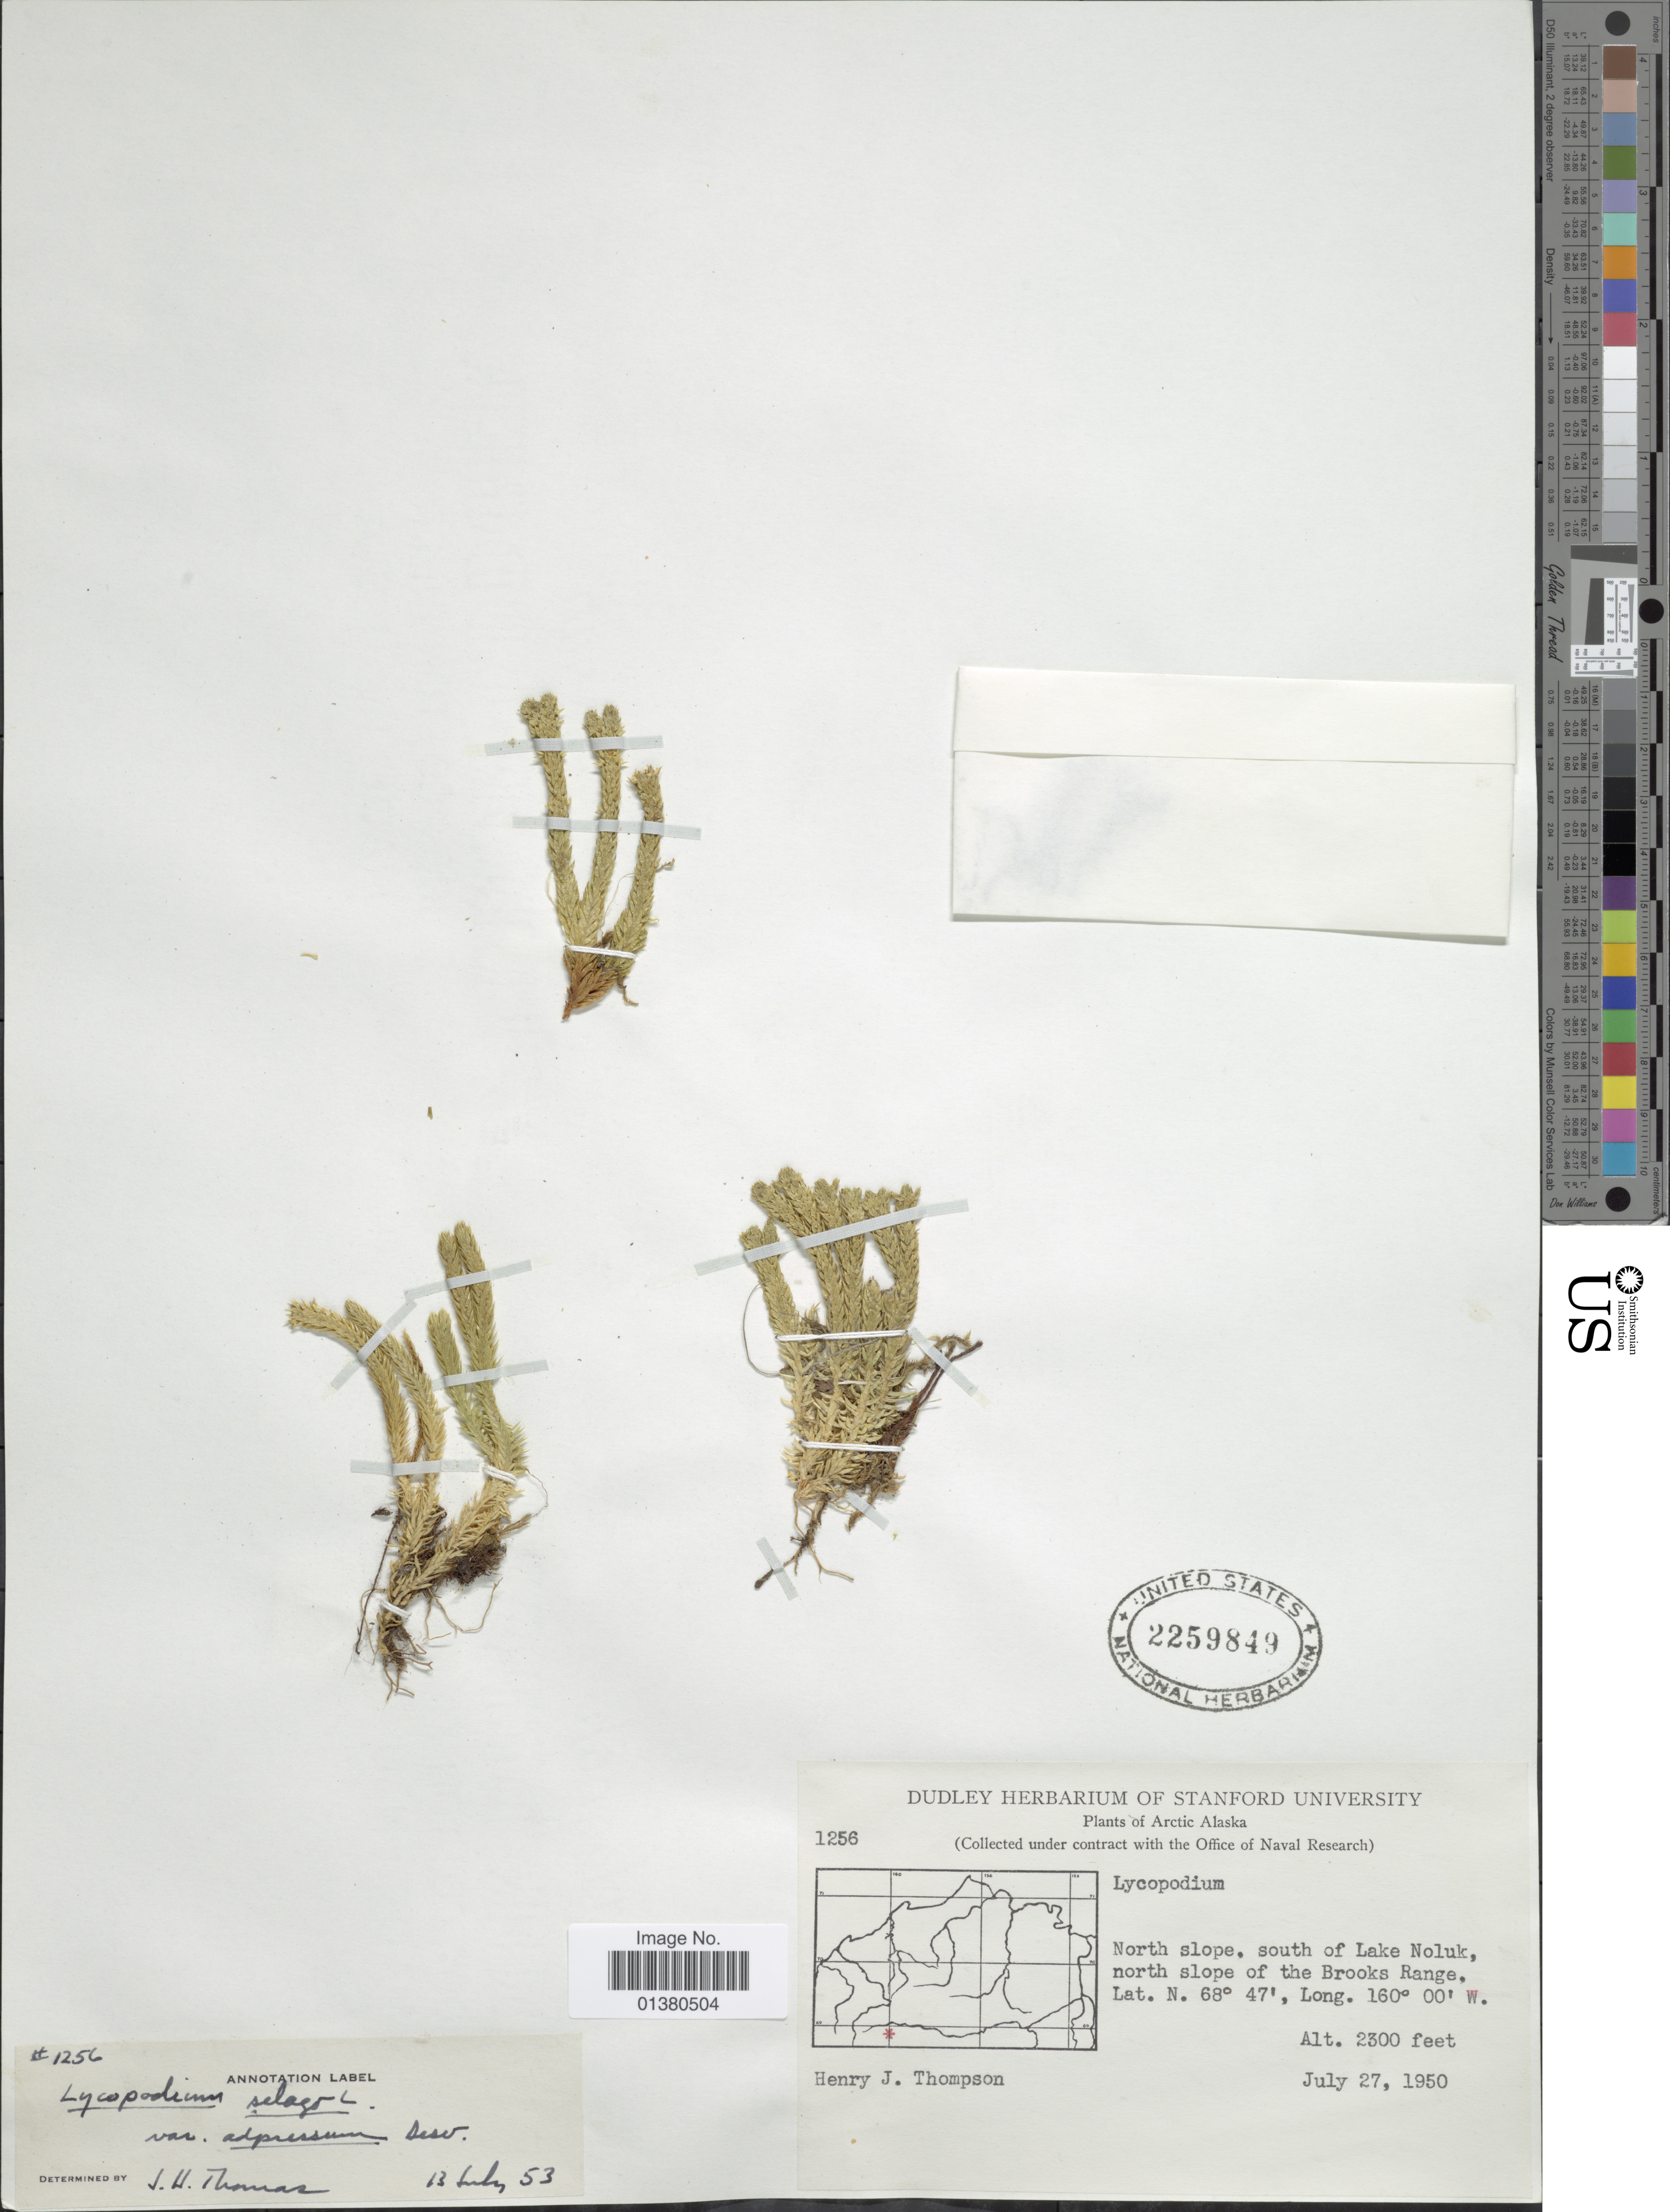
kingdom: Plantae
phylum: Tracheophyta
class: Lycopodiopsida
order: Lycopodiales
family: Lycopodiaceae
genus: Huperzia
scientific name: Huperzia selago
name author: (L.) Bernh. ex Schrank & Mart.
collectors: H. J. Thompson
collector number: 1256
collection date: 1950-07-27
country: United States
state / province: Alaska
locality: Arctic Alaska, North slope, south of Lake Noluk, north slope of the Brooks Range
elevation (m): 701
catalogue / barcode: US 2259849